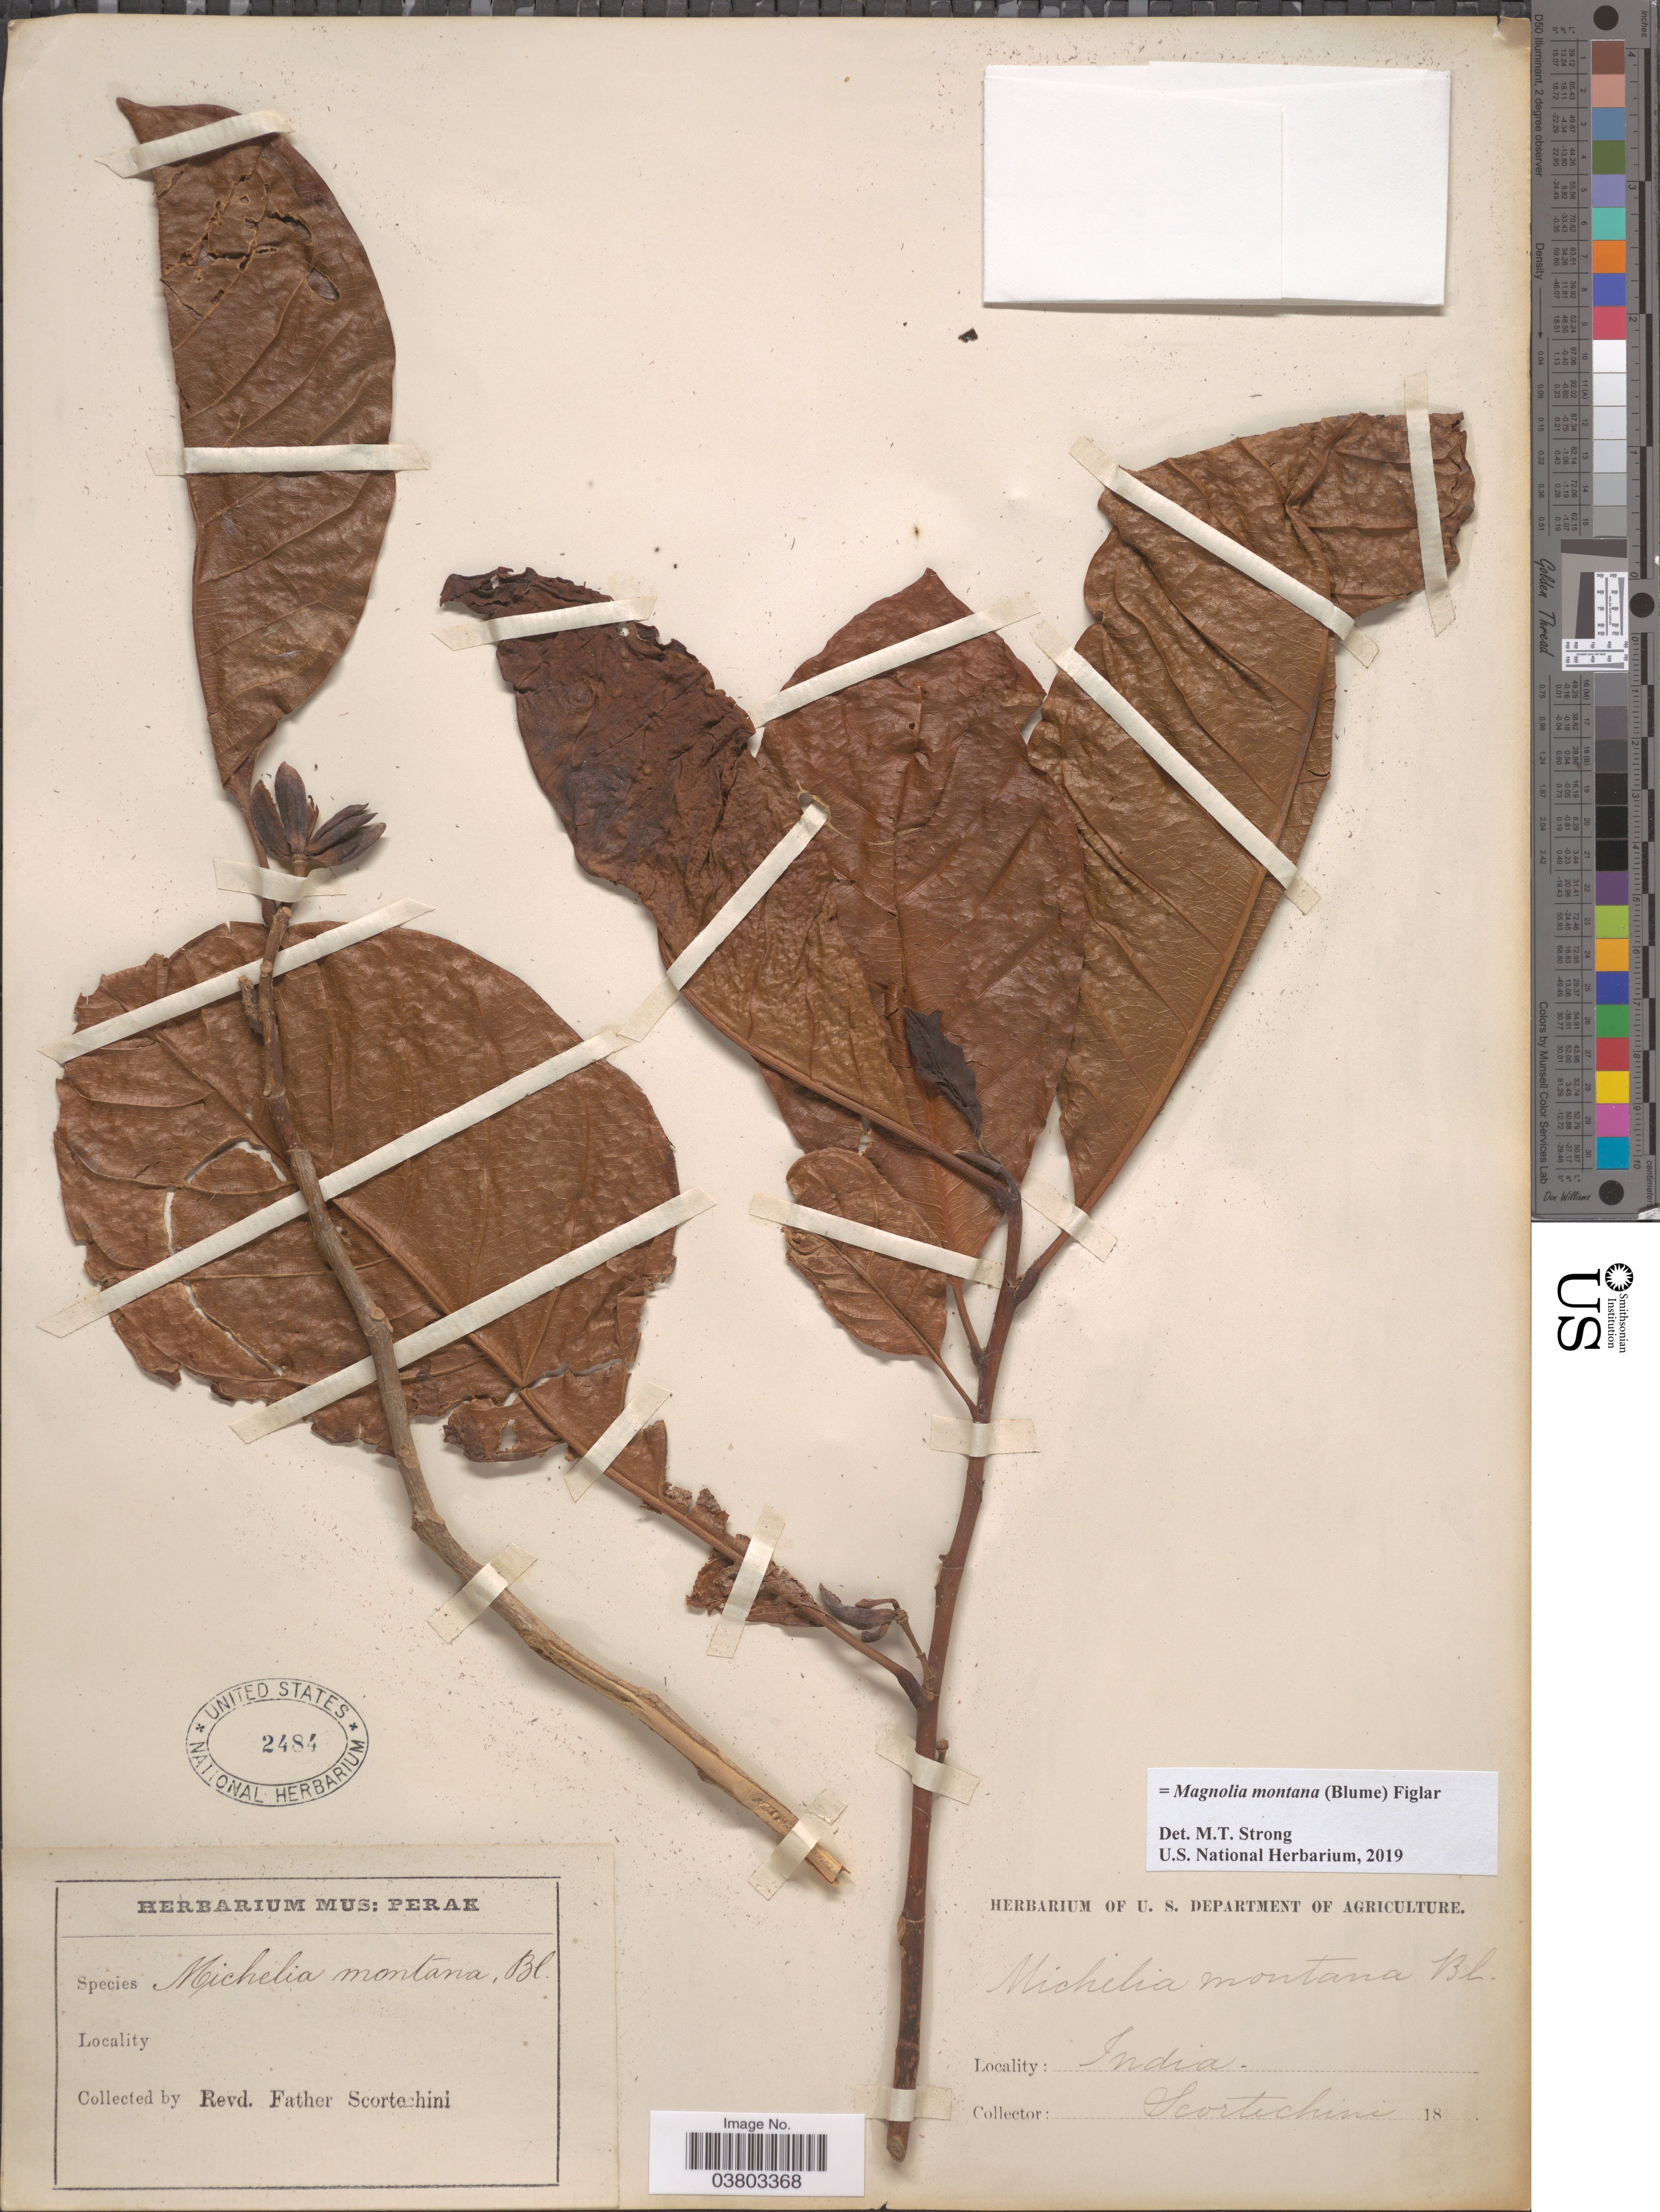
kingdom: Plantae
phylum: Tracheophyta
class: Magnoliopsida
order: Magnoliales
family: Magnoliaceae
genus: Magnolia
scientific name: Magnolia montana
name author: (Blume) Figlar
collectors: Fr. Scortechini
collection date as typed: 18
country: Malaysia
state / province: Perak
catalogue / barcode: US 2484